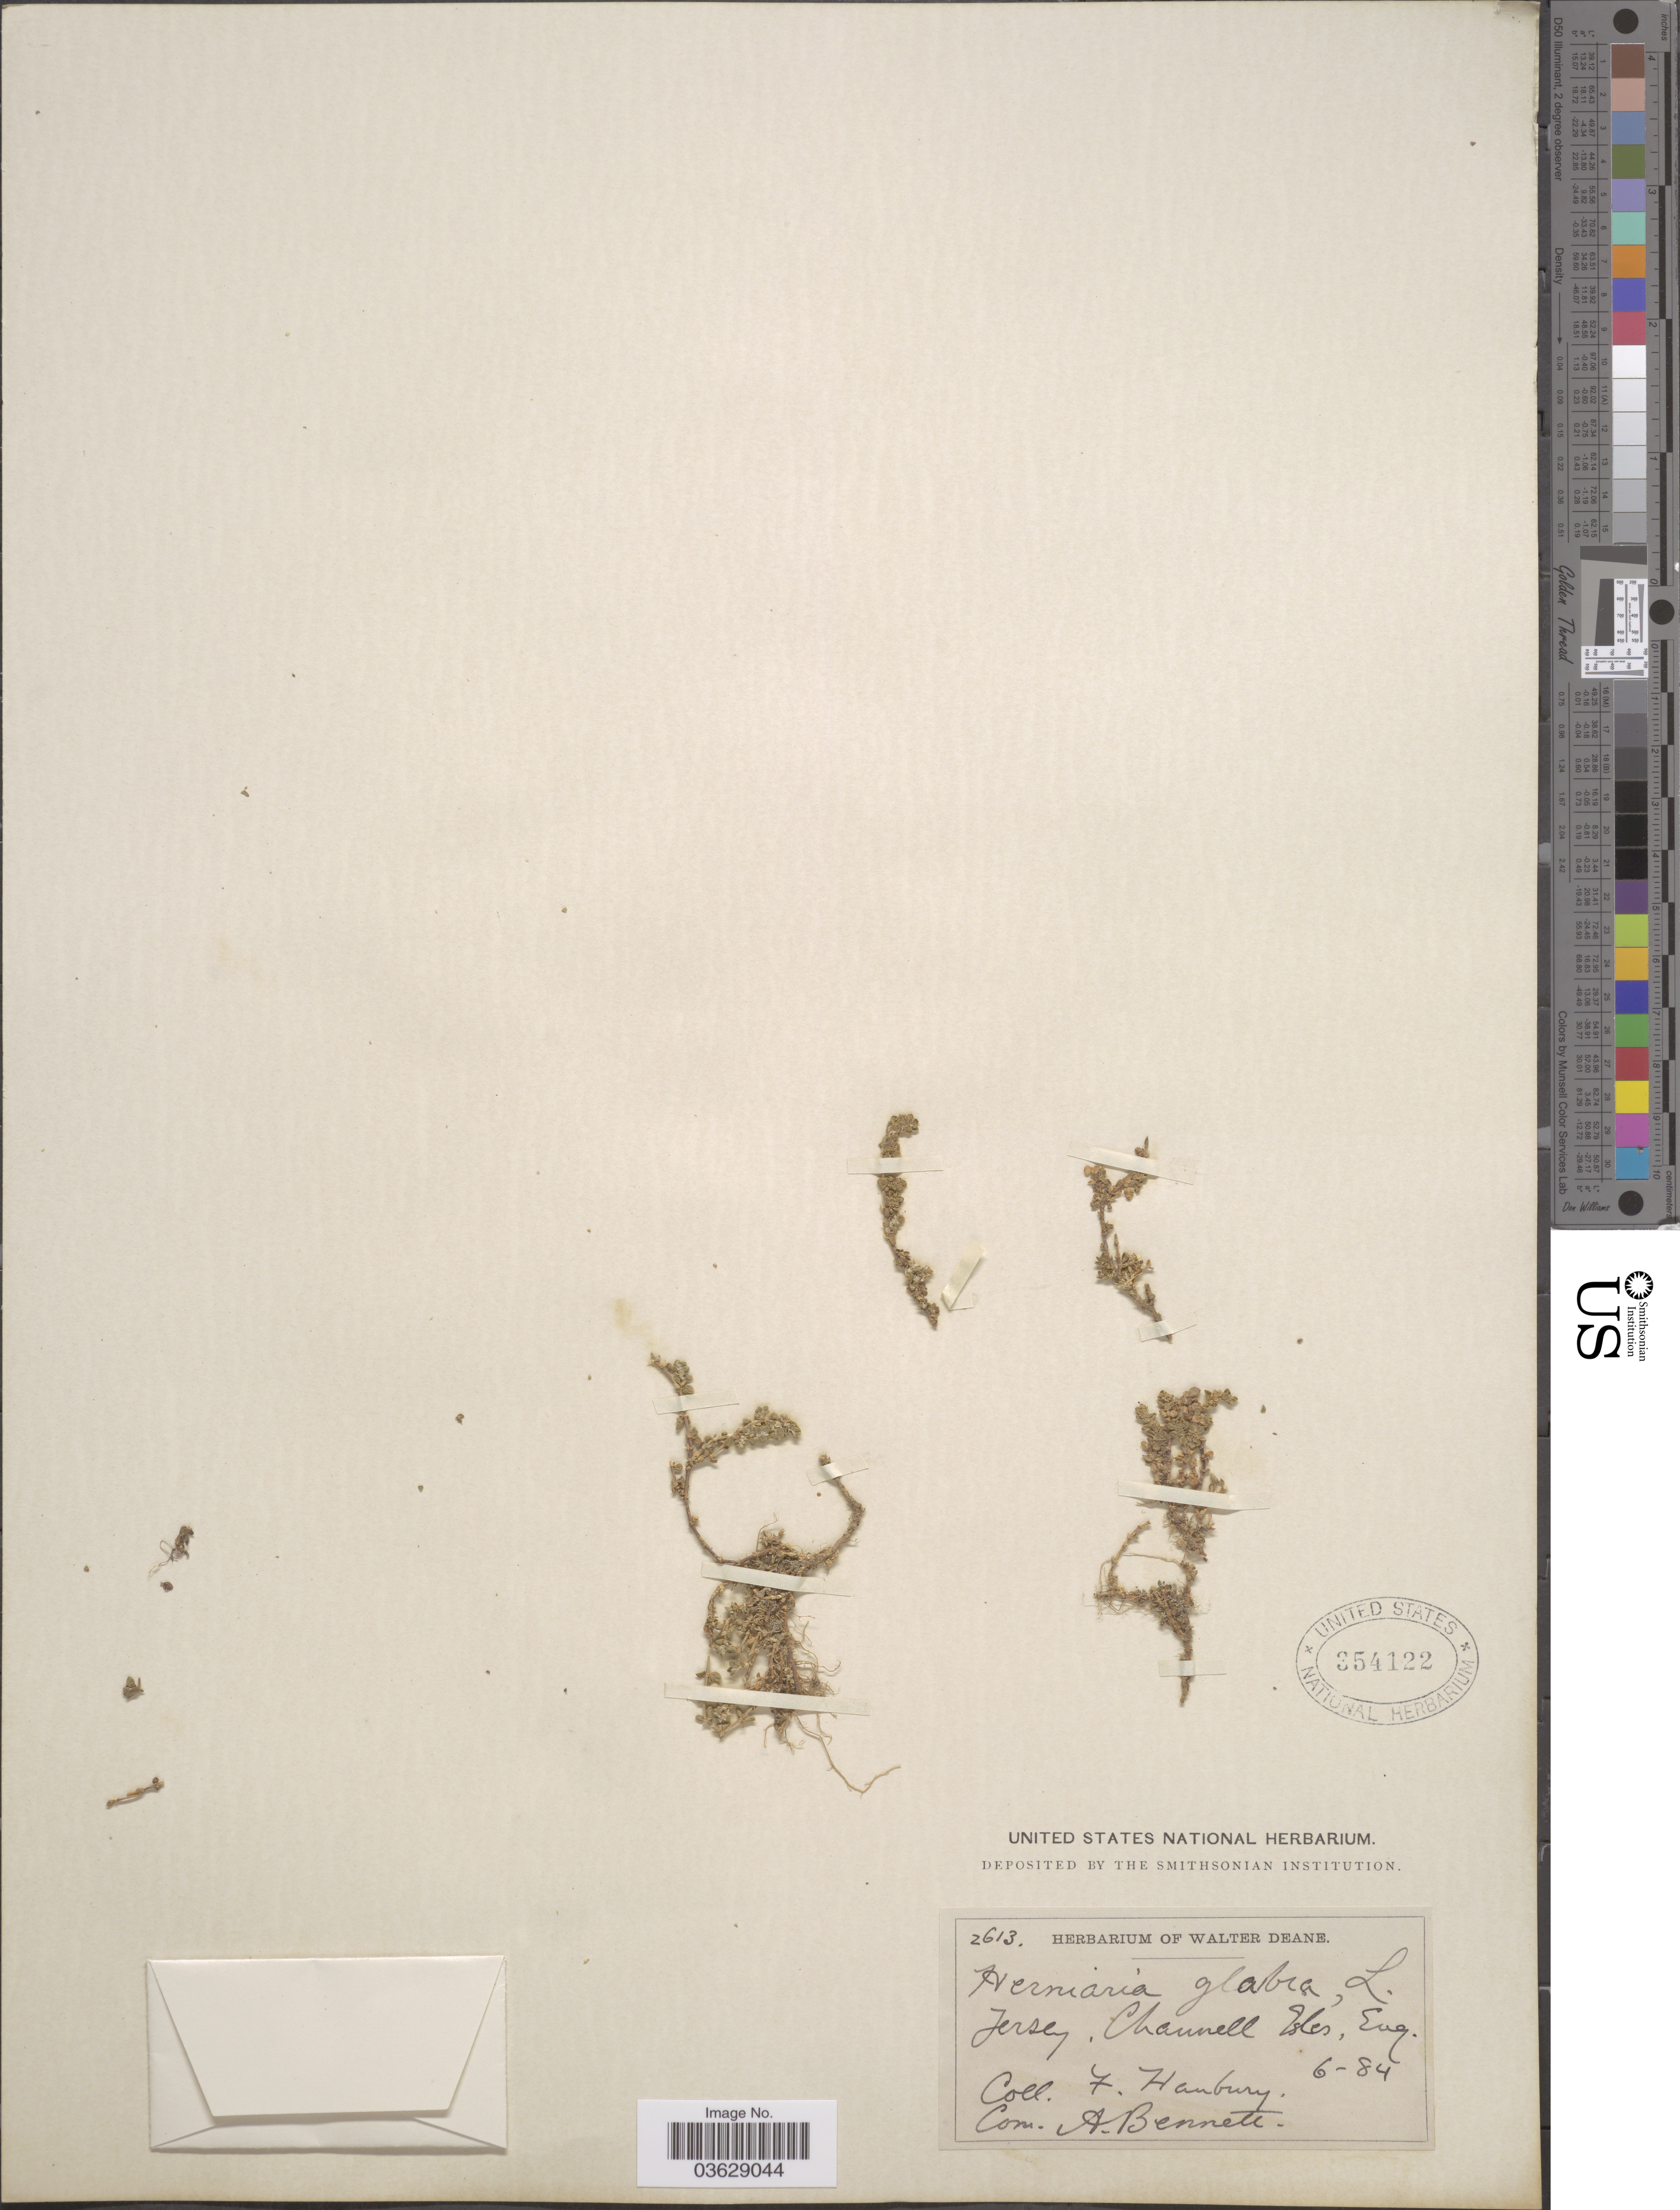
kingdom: Plantae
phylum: Tracheophyta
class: Magnoliopsida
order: Caryophyllales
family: Caryophyllaceae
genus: Herniaria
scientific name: Herniaria glabra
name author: L.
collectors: F. Hanbury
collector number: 2613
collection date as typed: Transcribed d/m/y: /6/84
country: United Kingdom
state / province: England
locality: Jersey. Channel Isles.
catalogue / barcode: US 354122